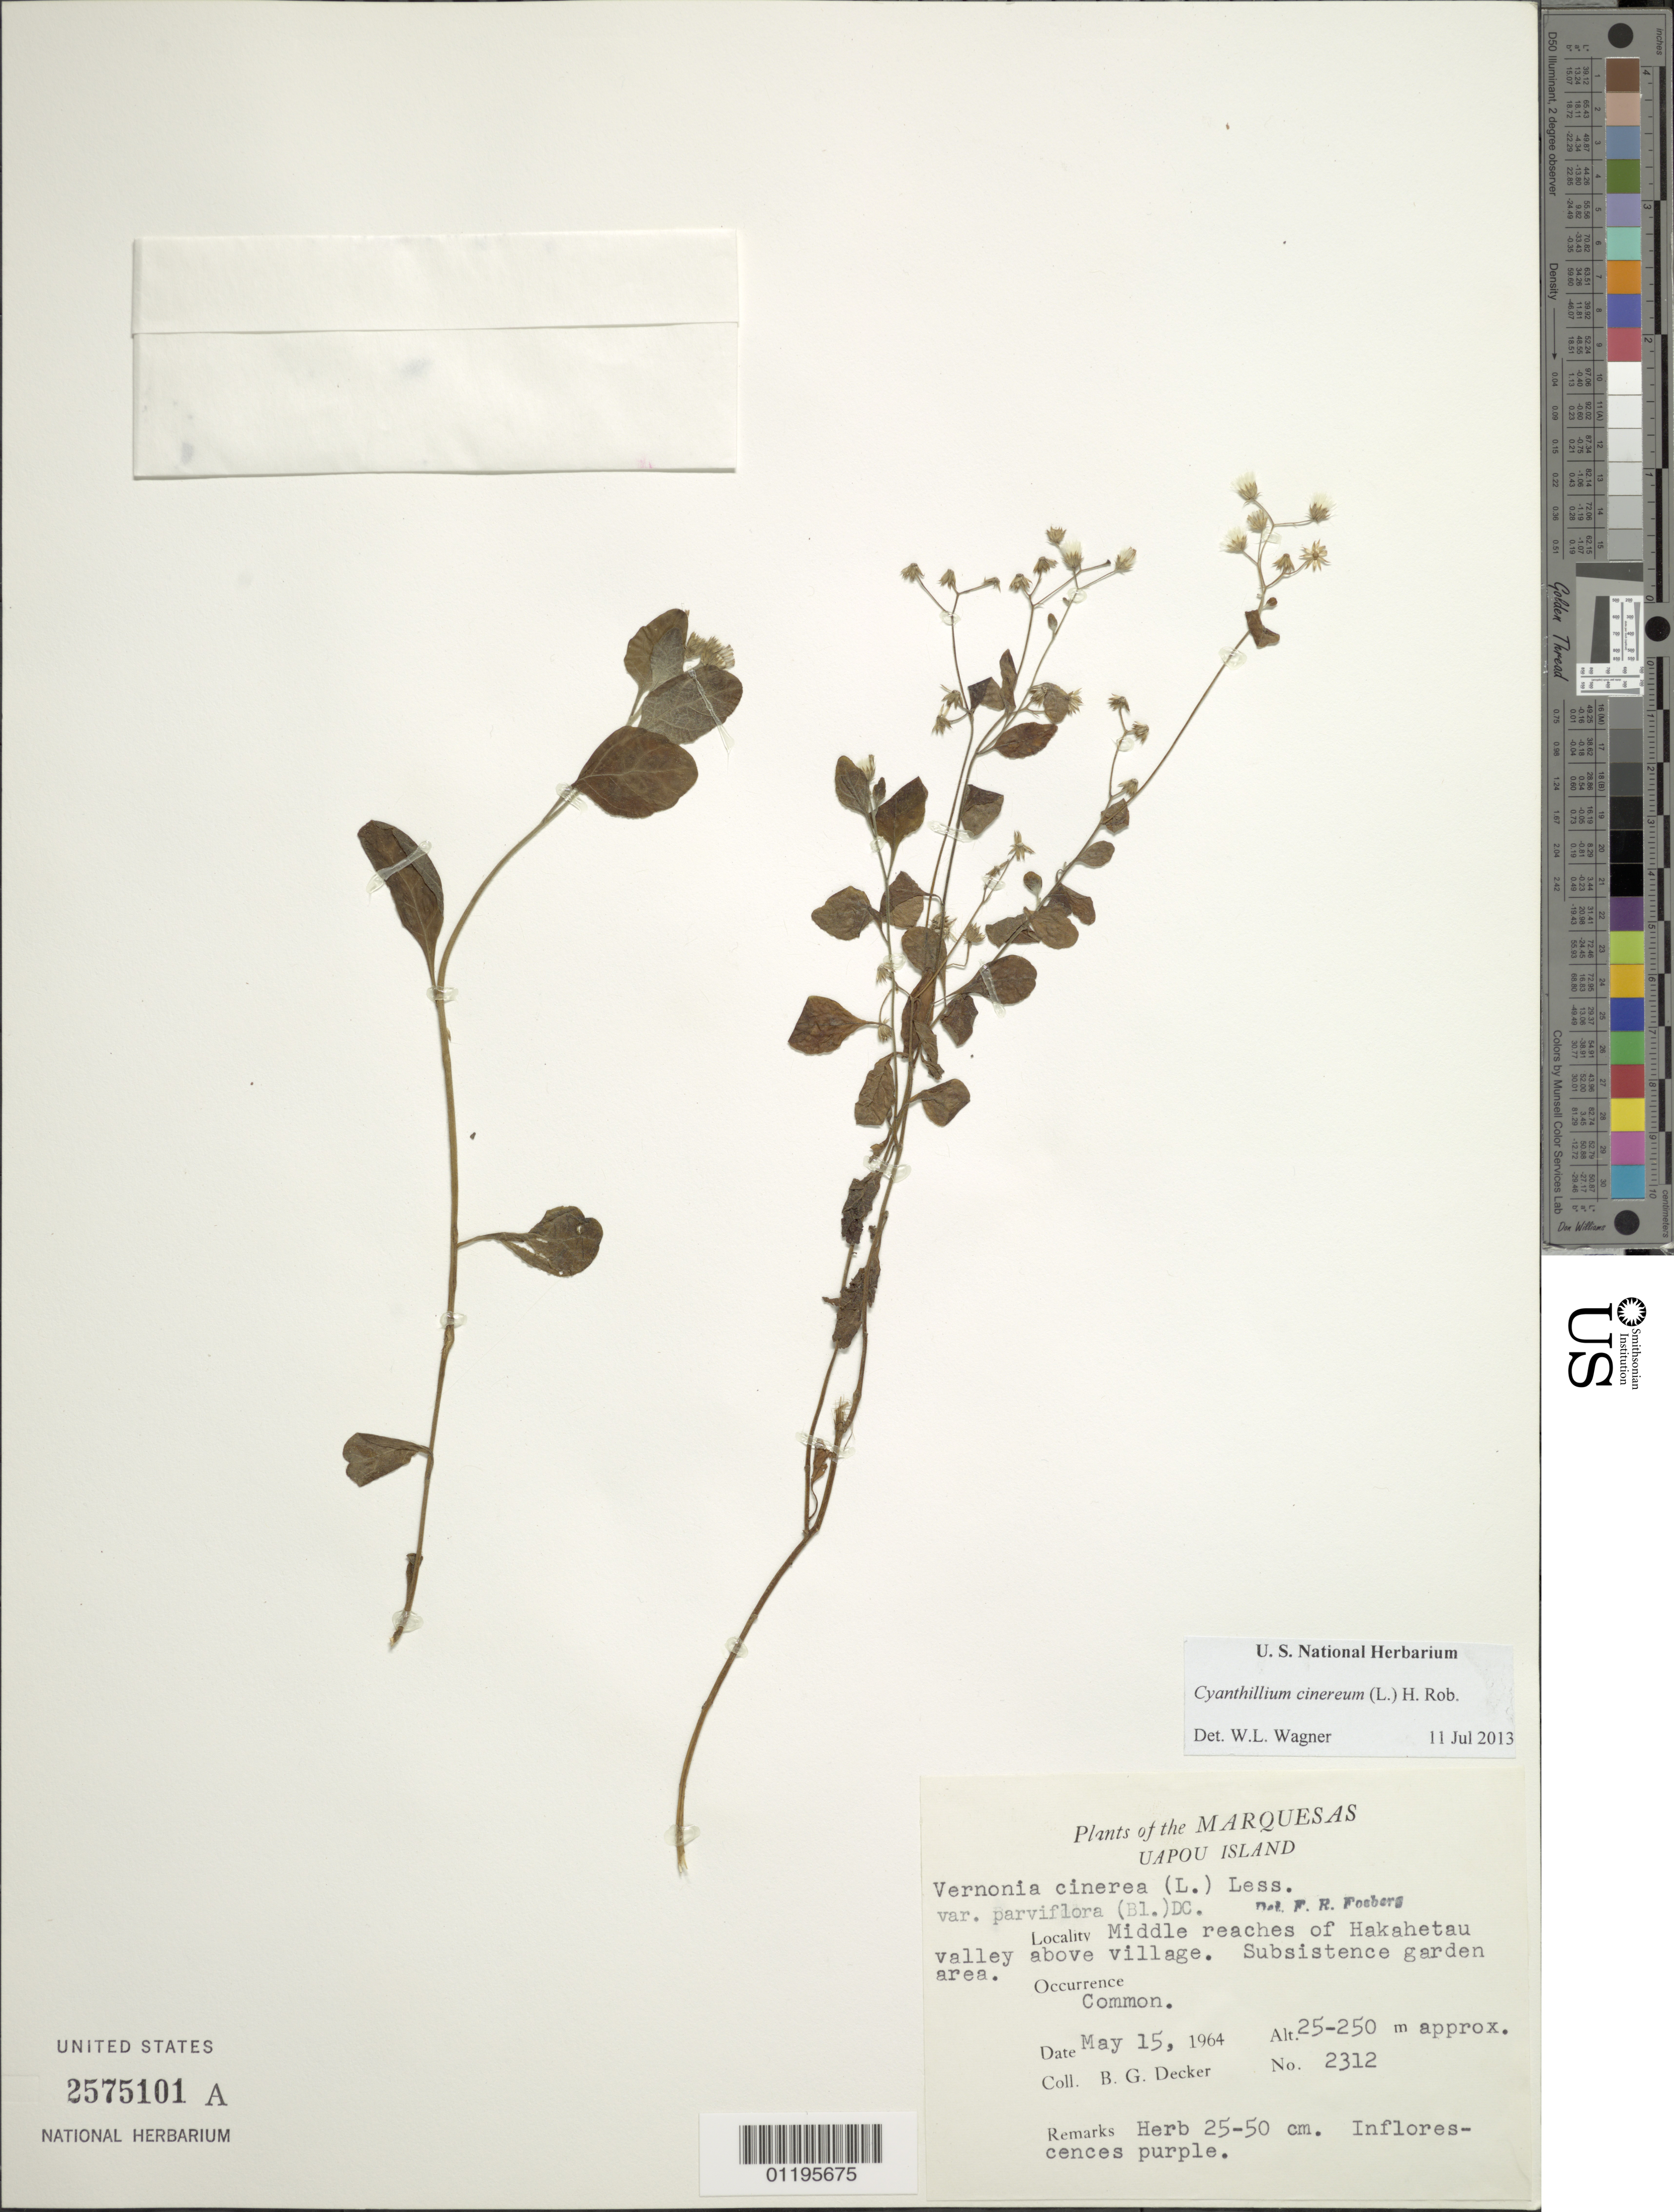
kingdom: Plantae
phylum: Tracheophyta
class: Magnoliopsida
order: Asterales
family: Asteraceae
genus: Cyanthillium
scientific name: Cyanthillium cinereum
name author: (L.) H. Rob.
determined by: Wagner, W. L., (BOT), Smithsonian Institution - National Museum of Natural History (UNITED STATES)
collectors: B. G. Decker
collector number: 2312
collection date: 1964-05-15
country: French Polynesia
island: Ua Pou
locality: middle reaches of Hakahetau Valley above village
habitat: Subsistence garden area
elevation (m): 25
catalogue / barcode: US 2575101A